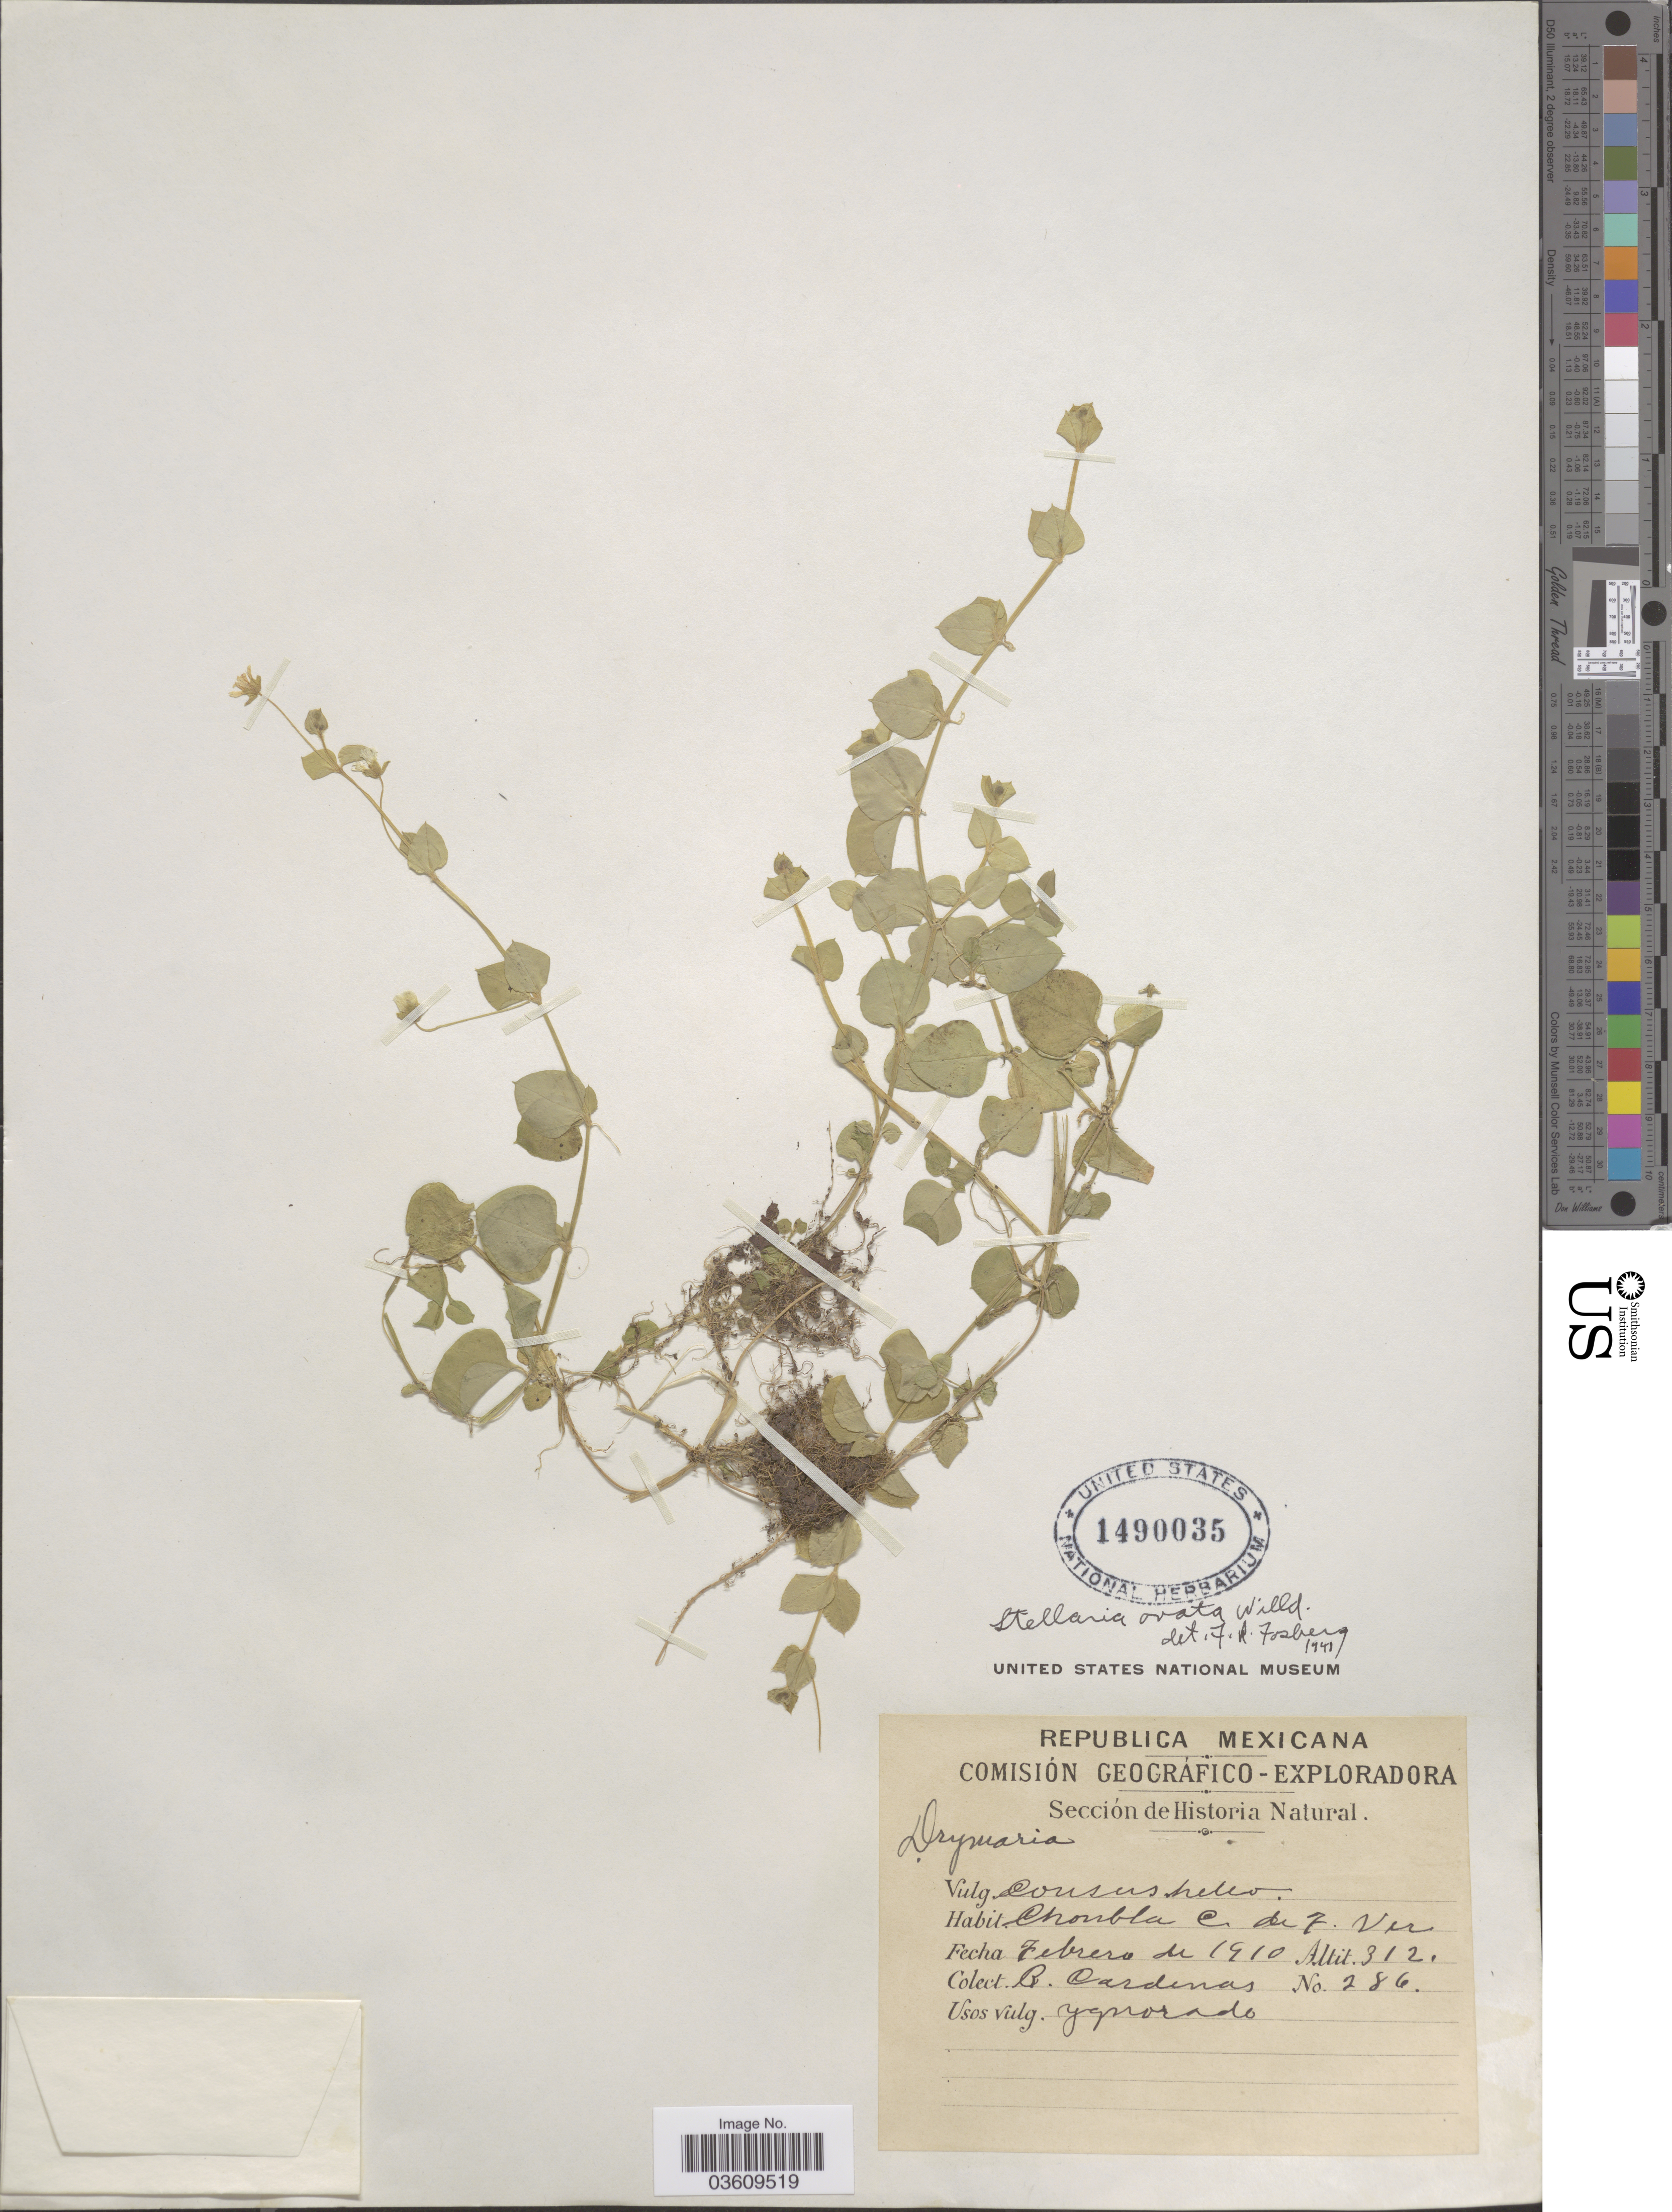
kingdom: Plantae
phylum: Tracheophyta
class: Magnoliopsida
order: Caryophyllales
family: Caryophyllaceae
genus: Stellaria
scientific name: Stellaria ovata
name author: Willd.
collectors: R. Cárdenas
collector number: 286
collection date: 1910-02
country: Mexico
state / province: Veracruz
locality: Chontla C. de T. Ver.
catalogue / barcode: US 1490035